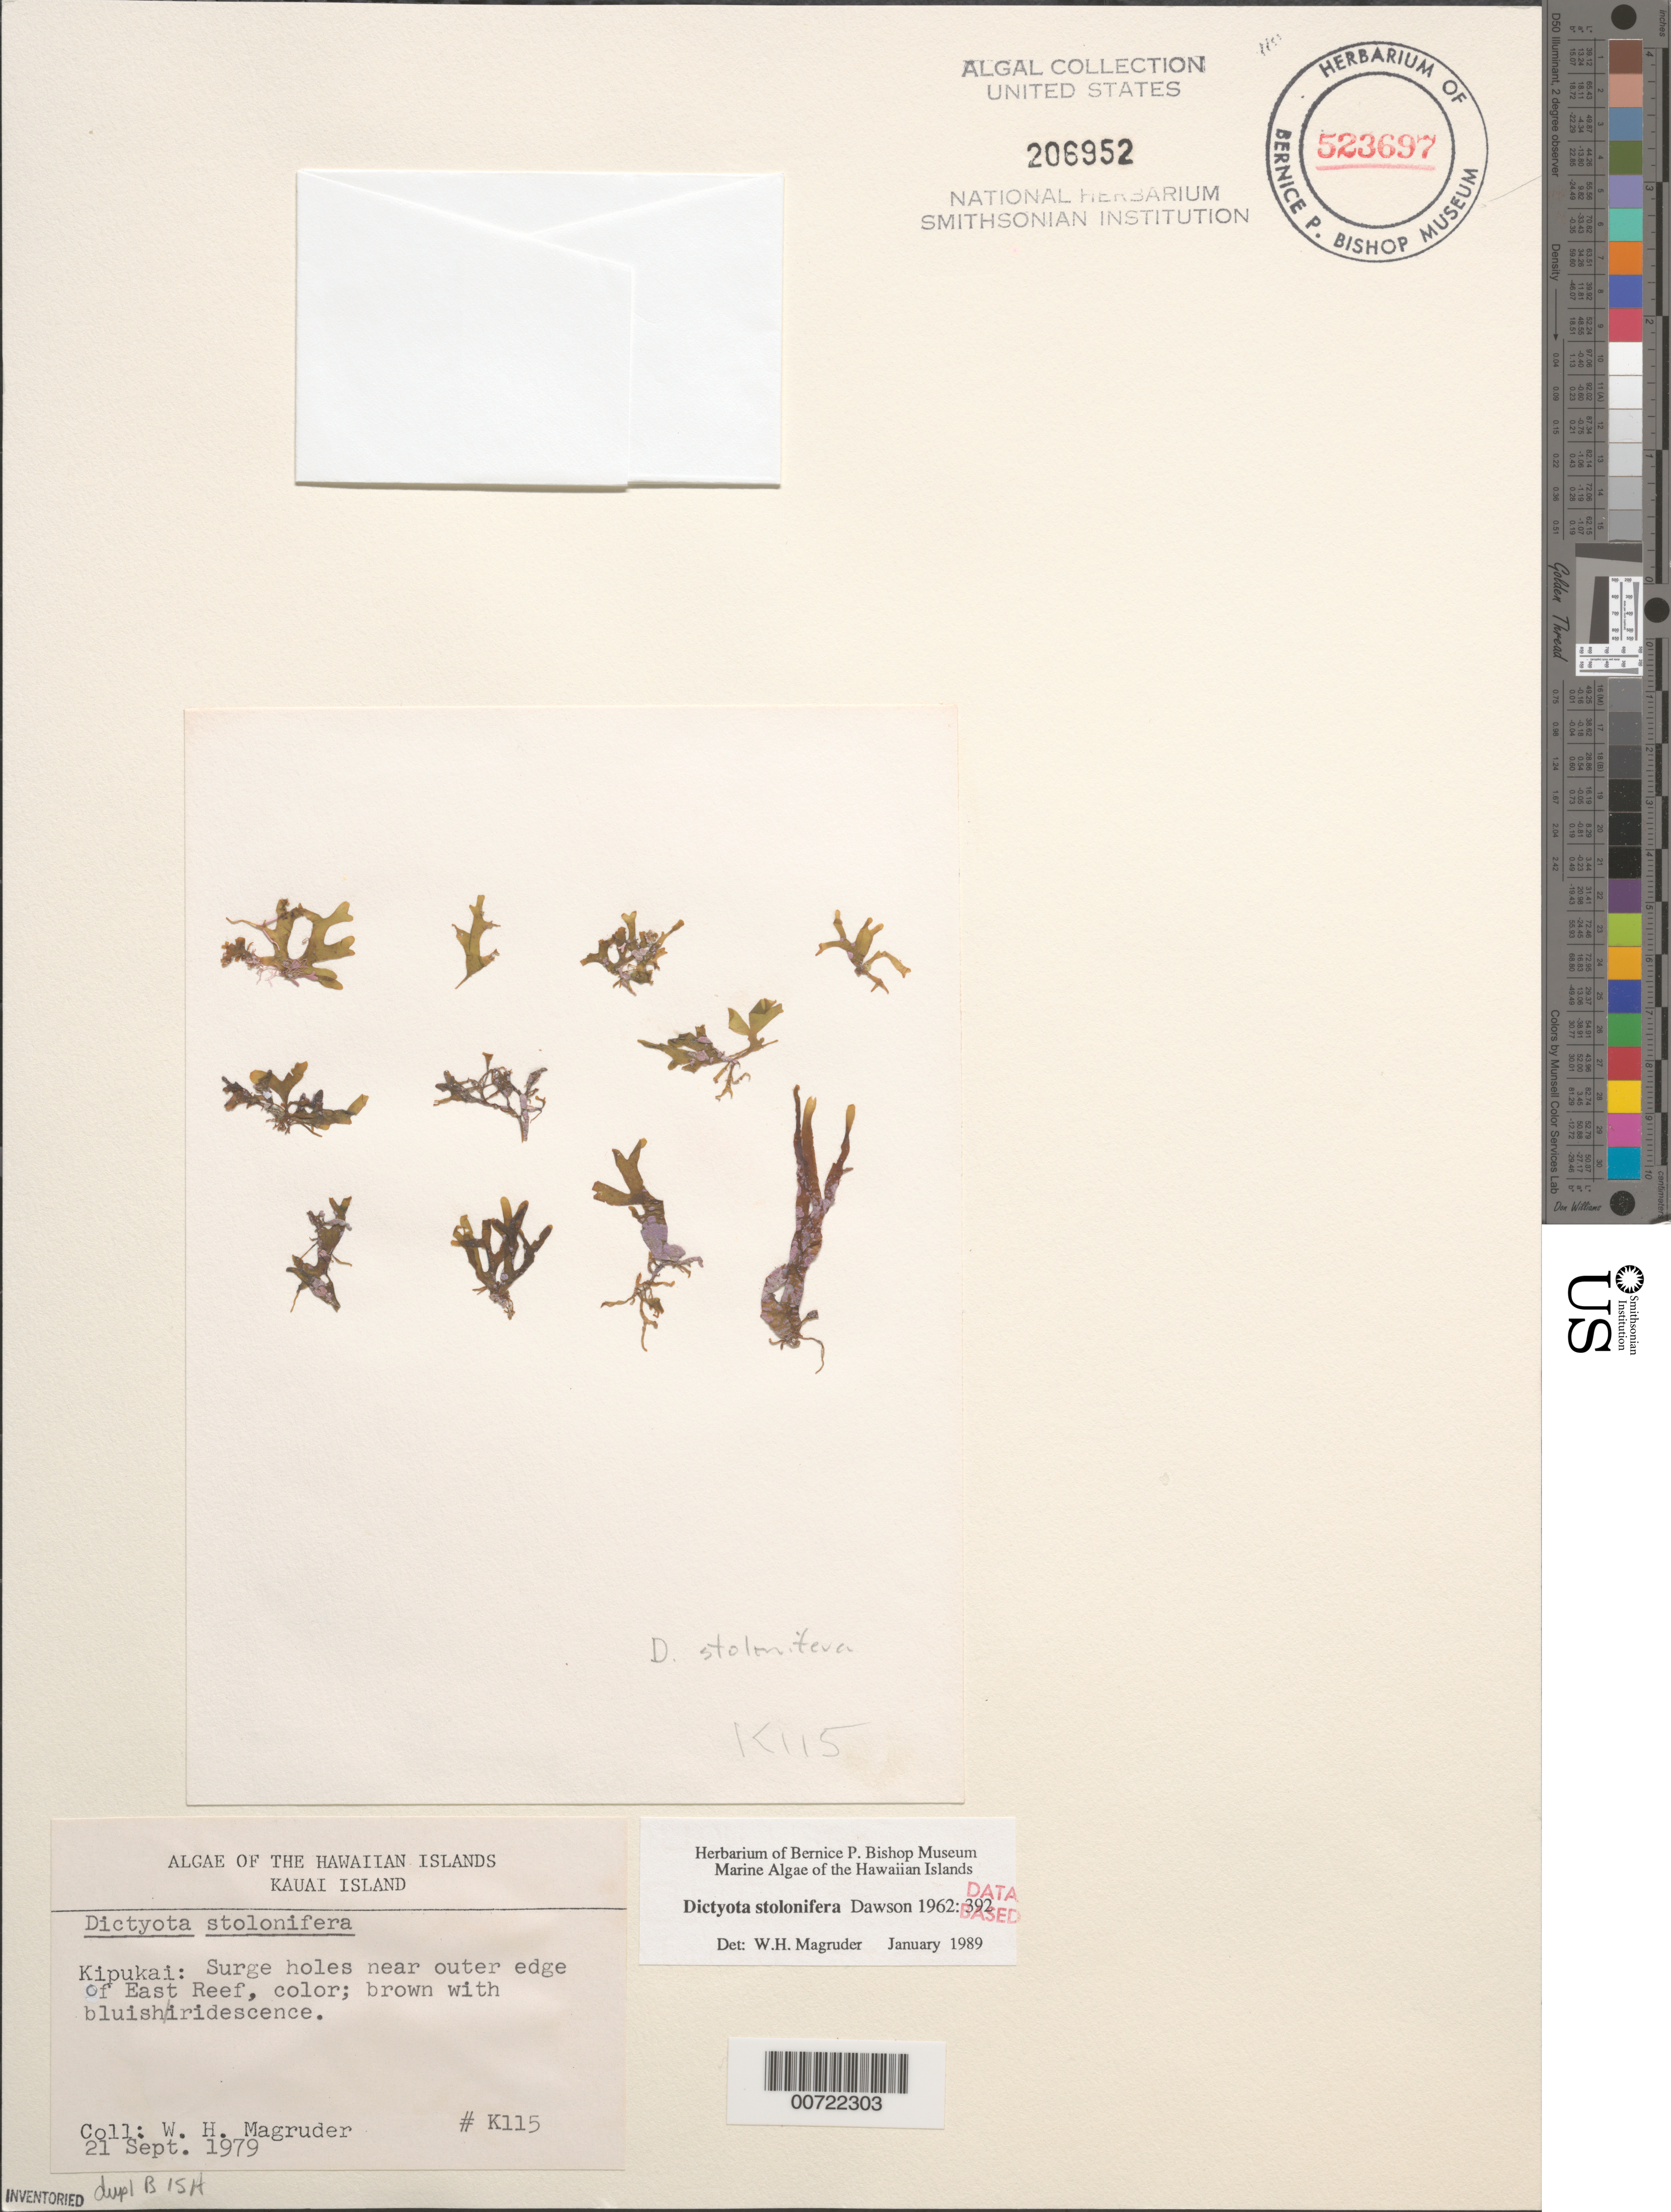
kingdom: Chromista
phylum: Ochrophyta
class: Phaeophyceae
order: Dictyotales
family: Dictyotaceae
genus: Dictyota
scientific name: Dictyota stolonifera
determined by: Magruder, W. H.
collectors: W. Magruder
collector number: K115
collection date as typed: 21 Sep 1979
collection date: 1979-09-21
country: United States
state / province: Hawaii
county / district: Kauai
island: Kaua'i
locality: Kipukai, East Reef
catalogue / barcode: US 206952